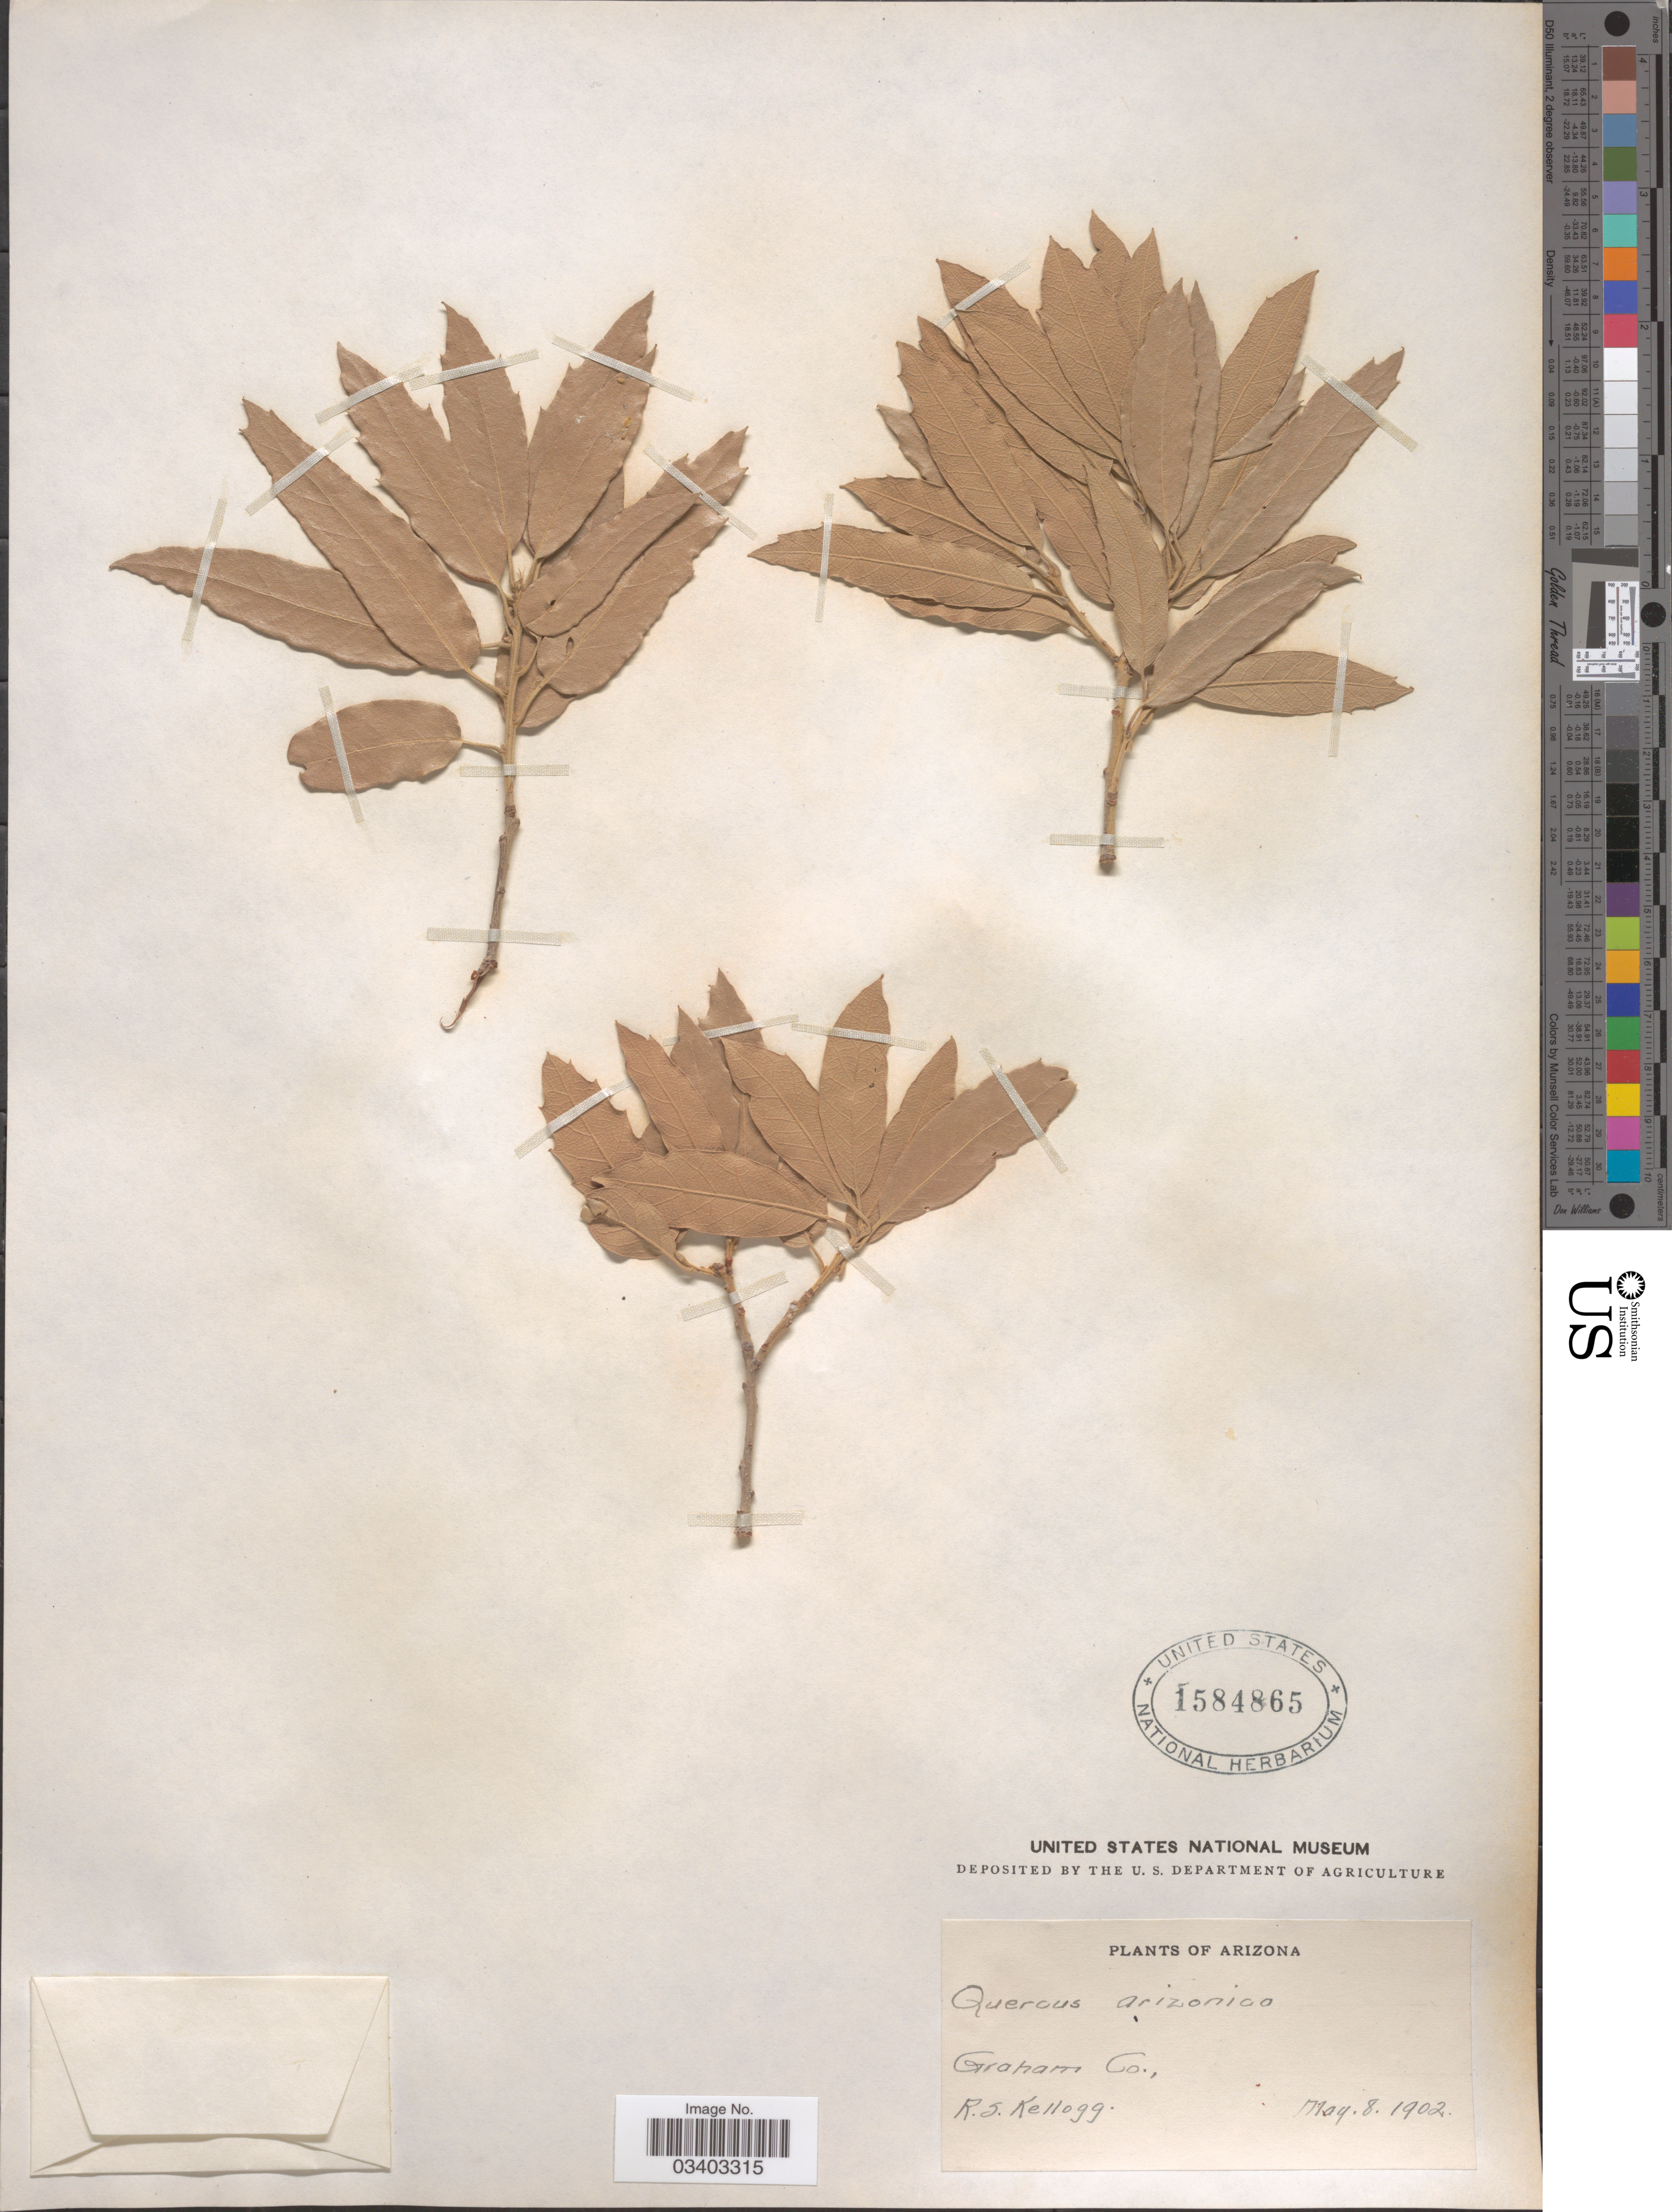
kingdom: Plantae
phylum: Tracheophyta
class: Magnoliopsida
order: Fagales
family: Fagaceae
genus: Quercus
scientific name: Quercus arizonica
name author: Sarg.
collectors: R. Kellogg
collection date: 1902-05-08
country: United States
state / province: Arizona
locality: Graham Co.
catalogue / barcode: US 1584865